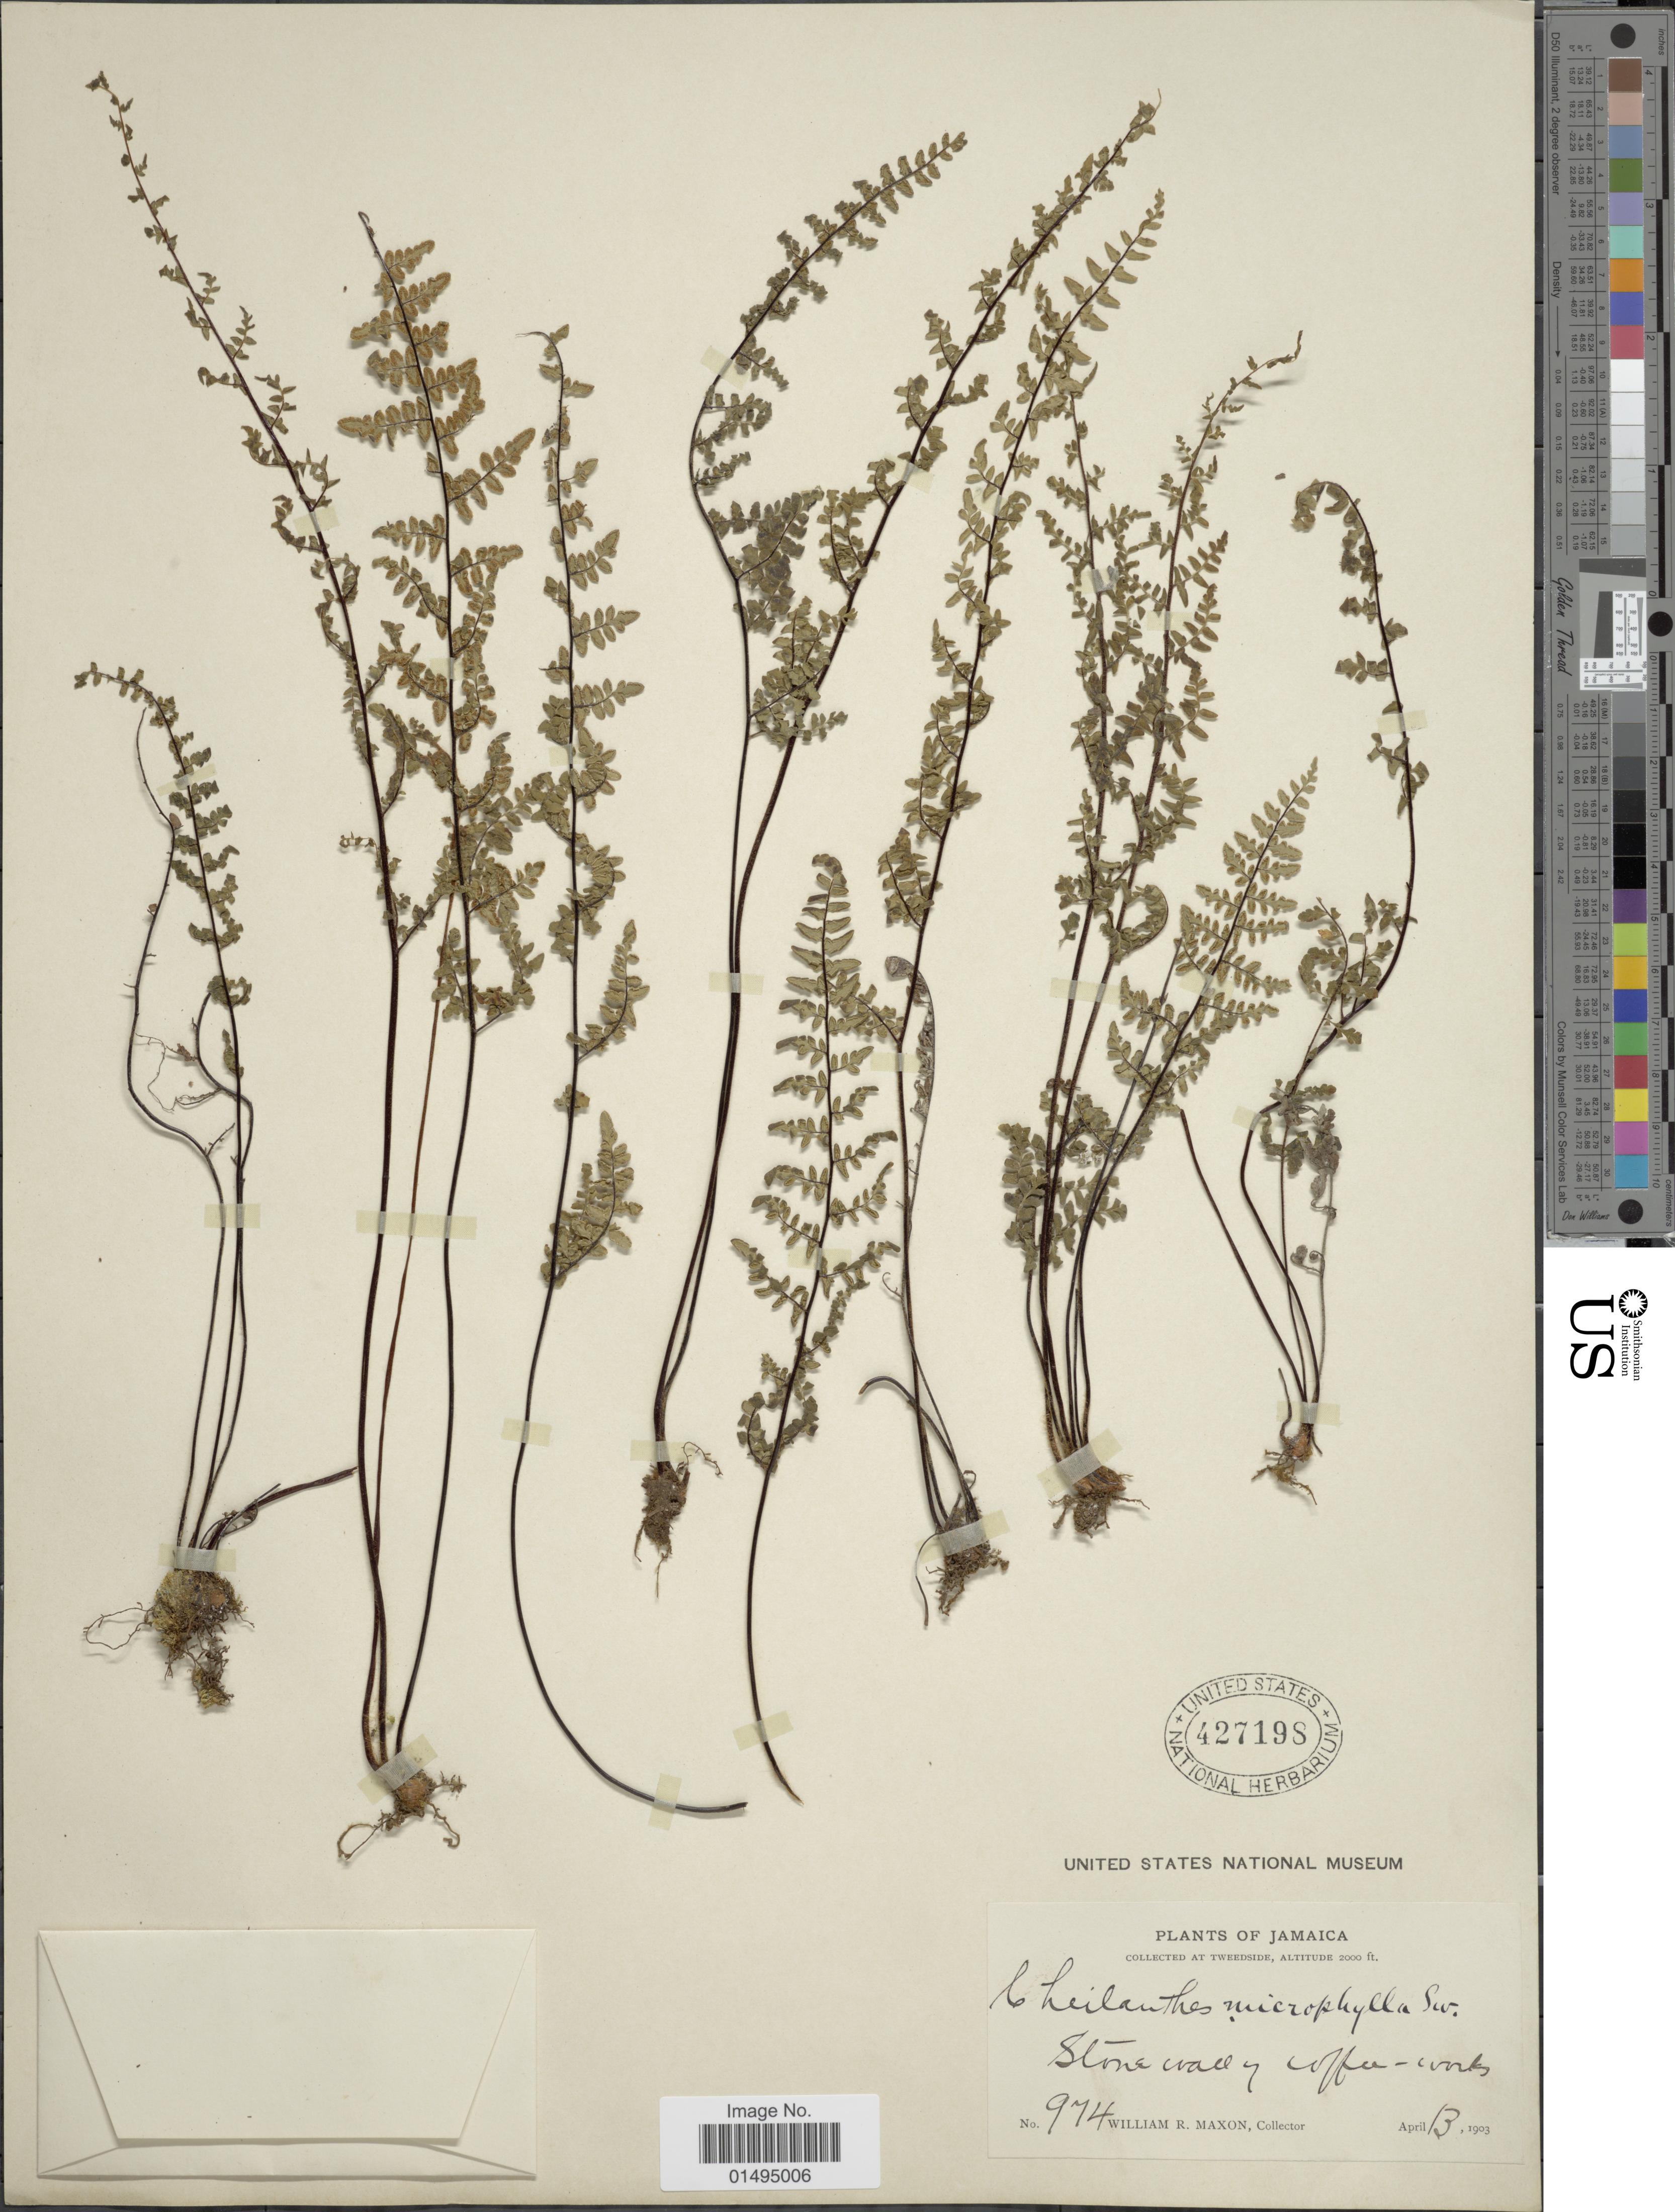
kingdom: Plantae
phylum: Tracheophyta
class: Polypodiopsida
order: Polypodiales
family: Pteridaceae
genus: Myriopteris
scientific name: Myriopteris microphylla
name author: (Sw.) Grusz & Windham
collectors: W. R. Maxon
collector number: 974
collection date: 1903-04-13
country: Jamaica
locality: Jamaica, Tweedside, stone wall, coffee works/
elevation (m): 610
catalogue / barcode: US 427198